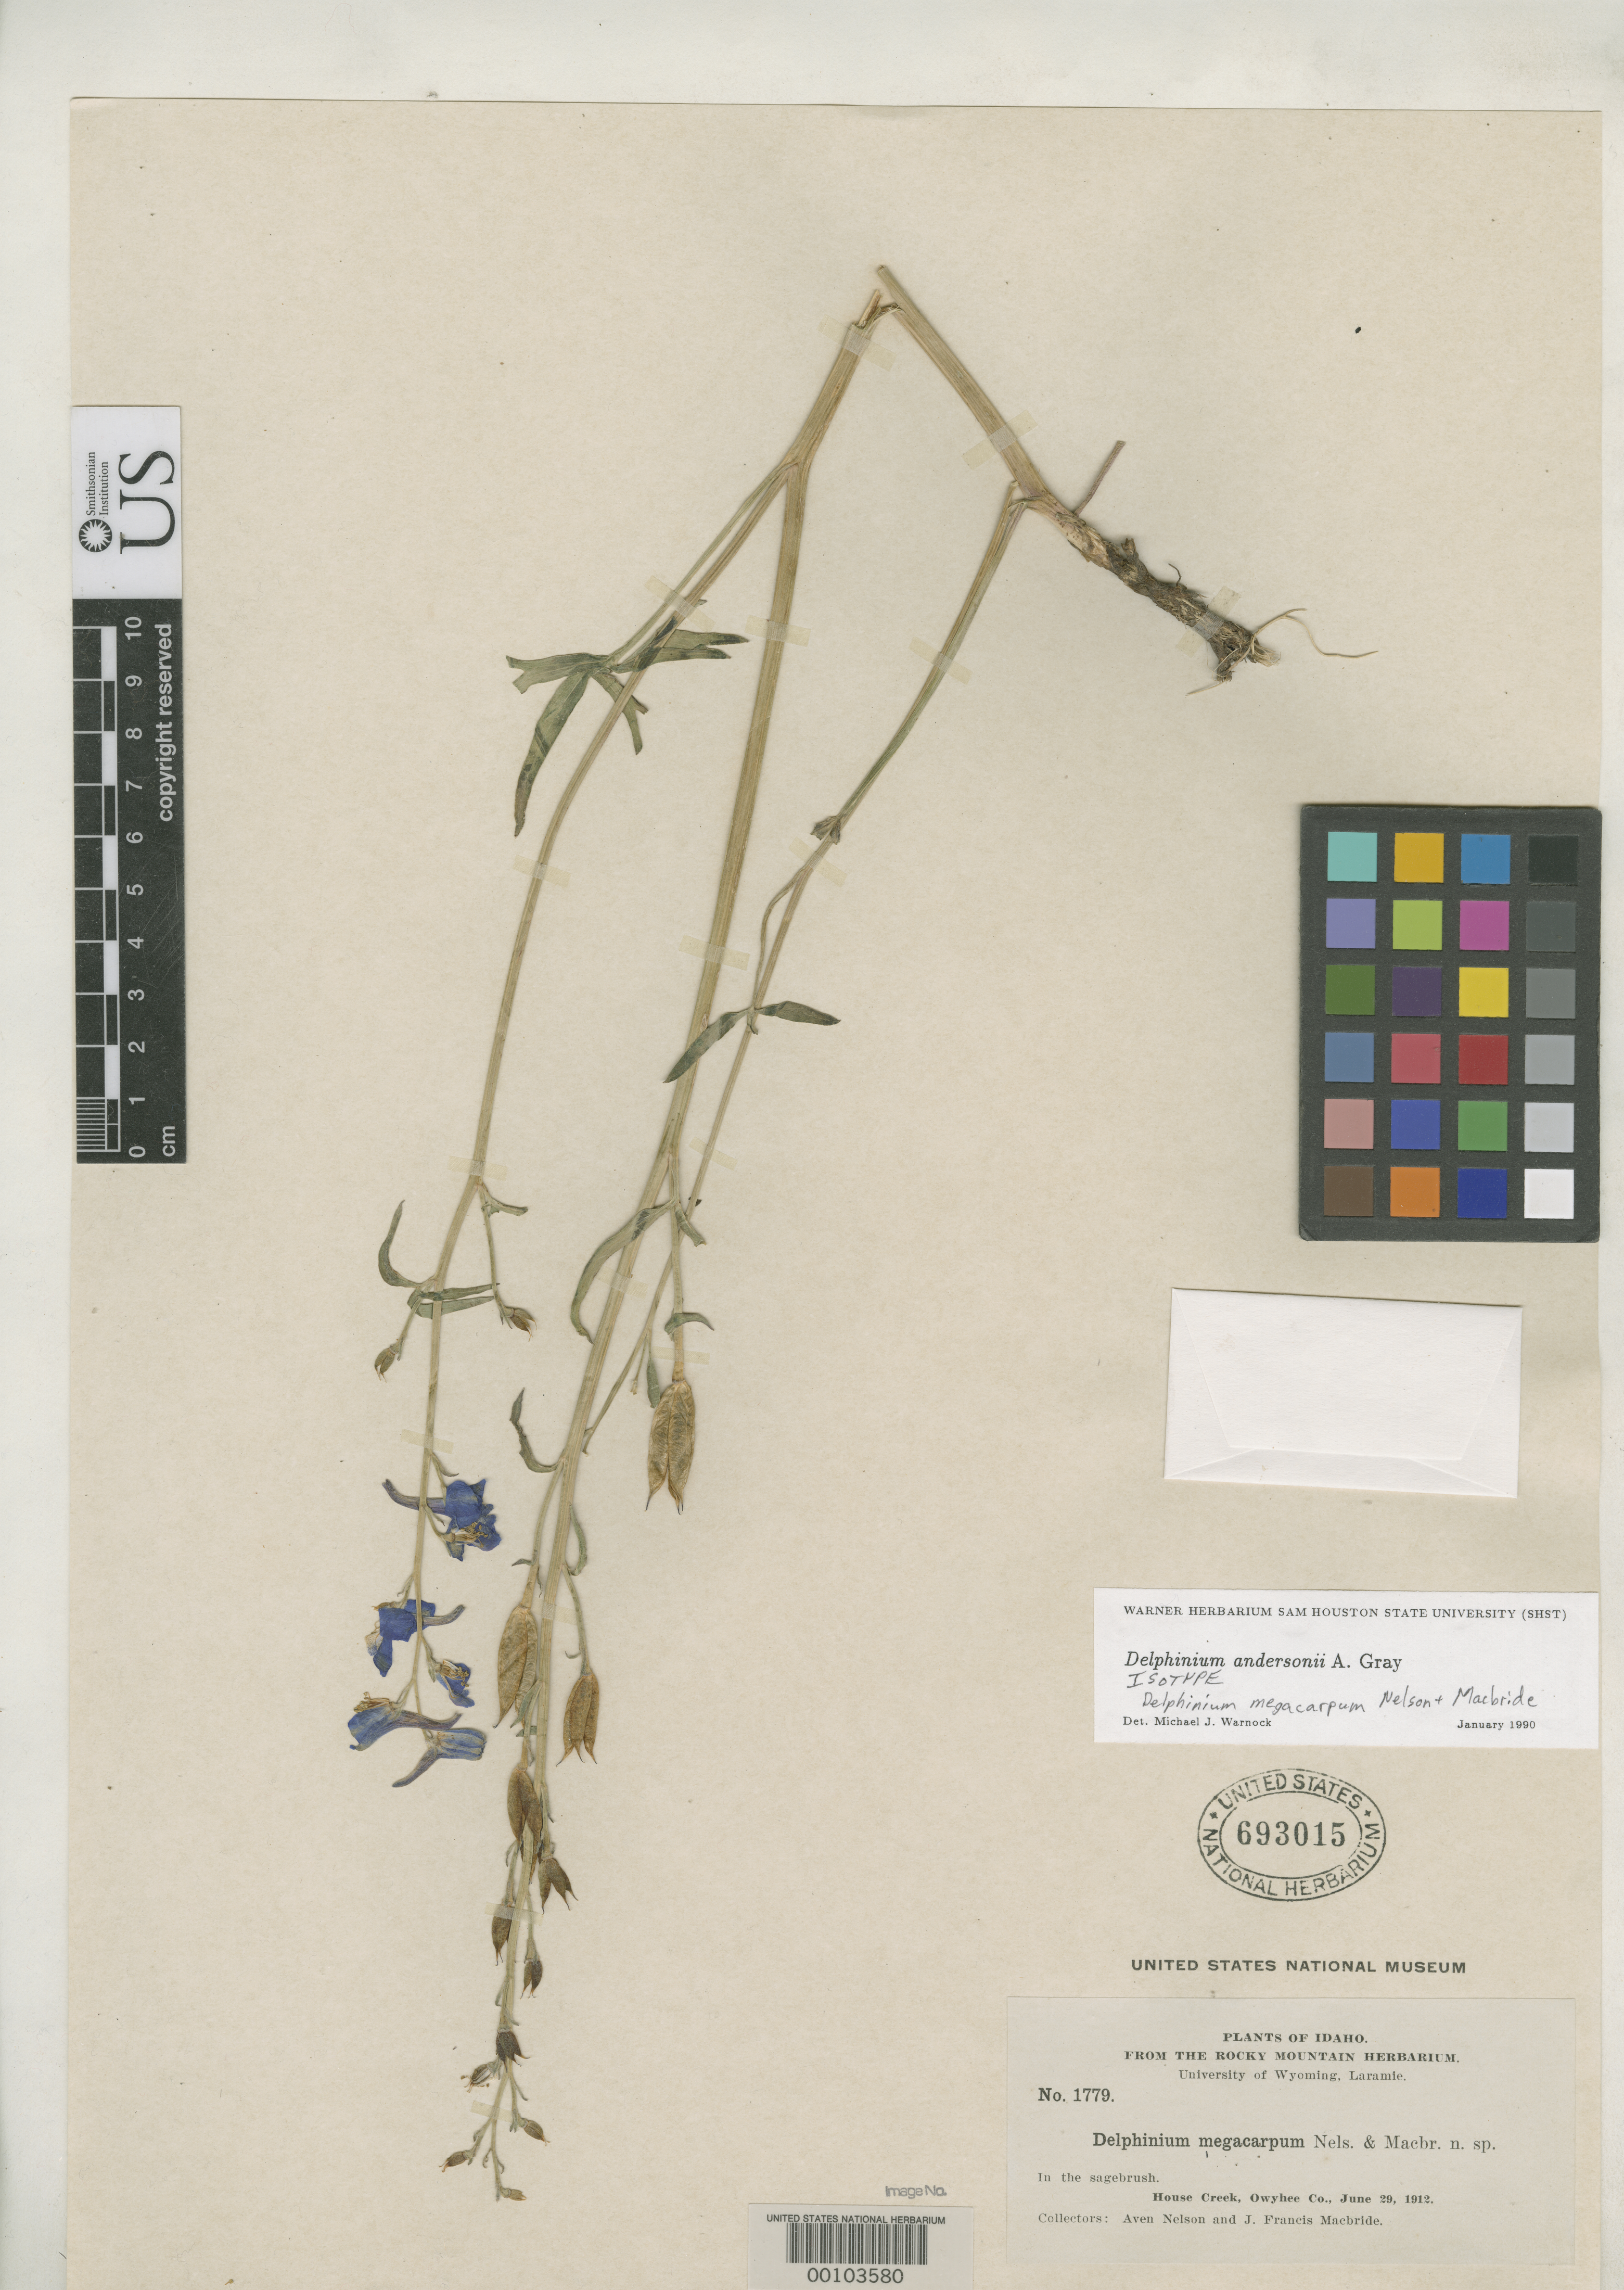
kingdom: Plantae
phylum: Tracheophyta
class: Magnoliopsida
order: Ranunculales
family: Ranunculaceae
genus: Delphinium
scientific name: Delphinium megacarpum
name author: A. Nelson & J.F. Macbr.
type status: Isotype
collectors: A. Nelson & J. F. Macbride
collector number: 1779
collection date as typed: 29 Jun 1912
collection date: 1912-06-29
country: United States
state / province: Idaho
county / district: Owyhee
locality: House Creek.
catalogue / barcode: US 693015